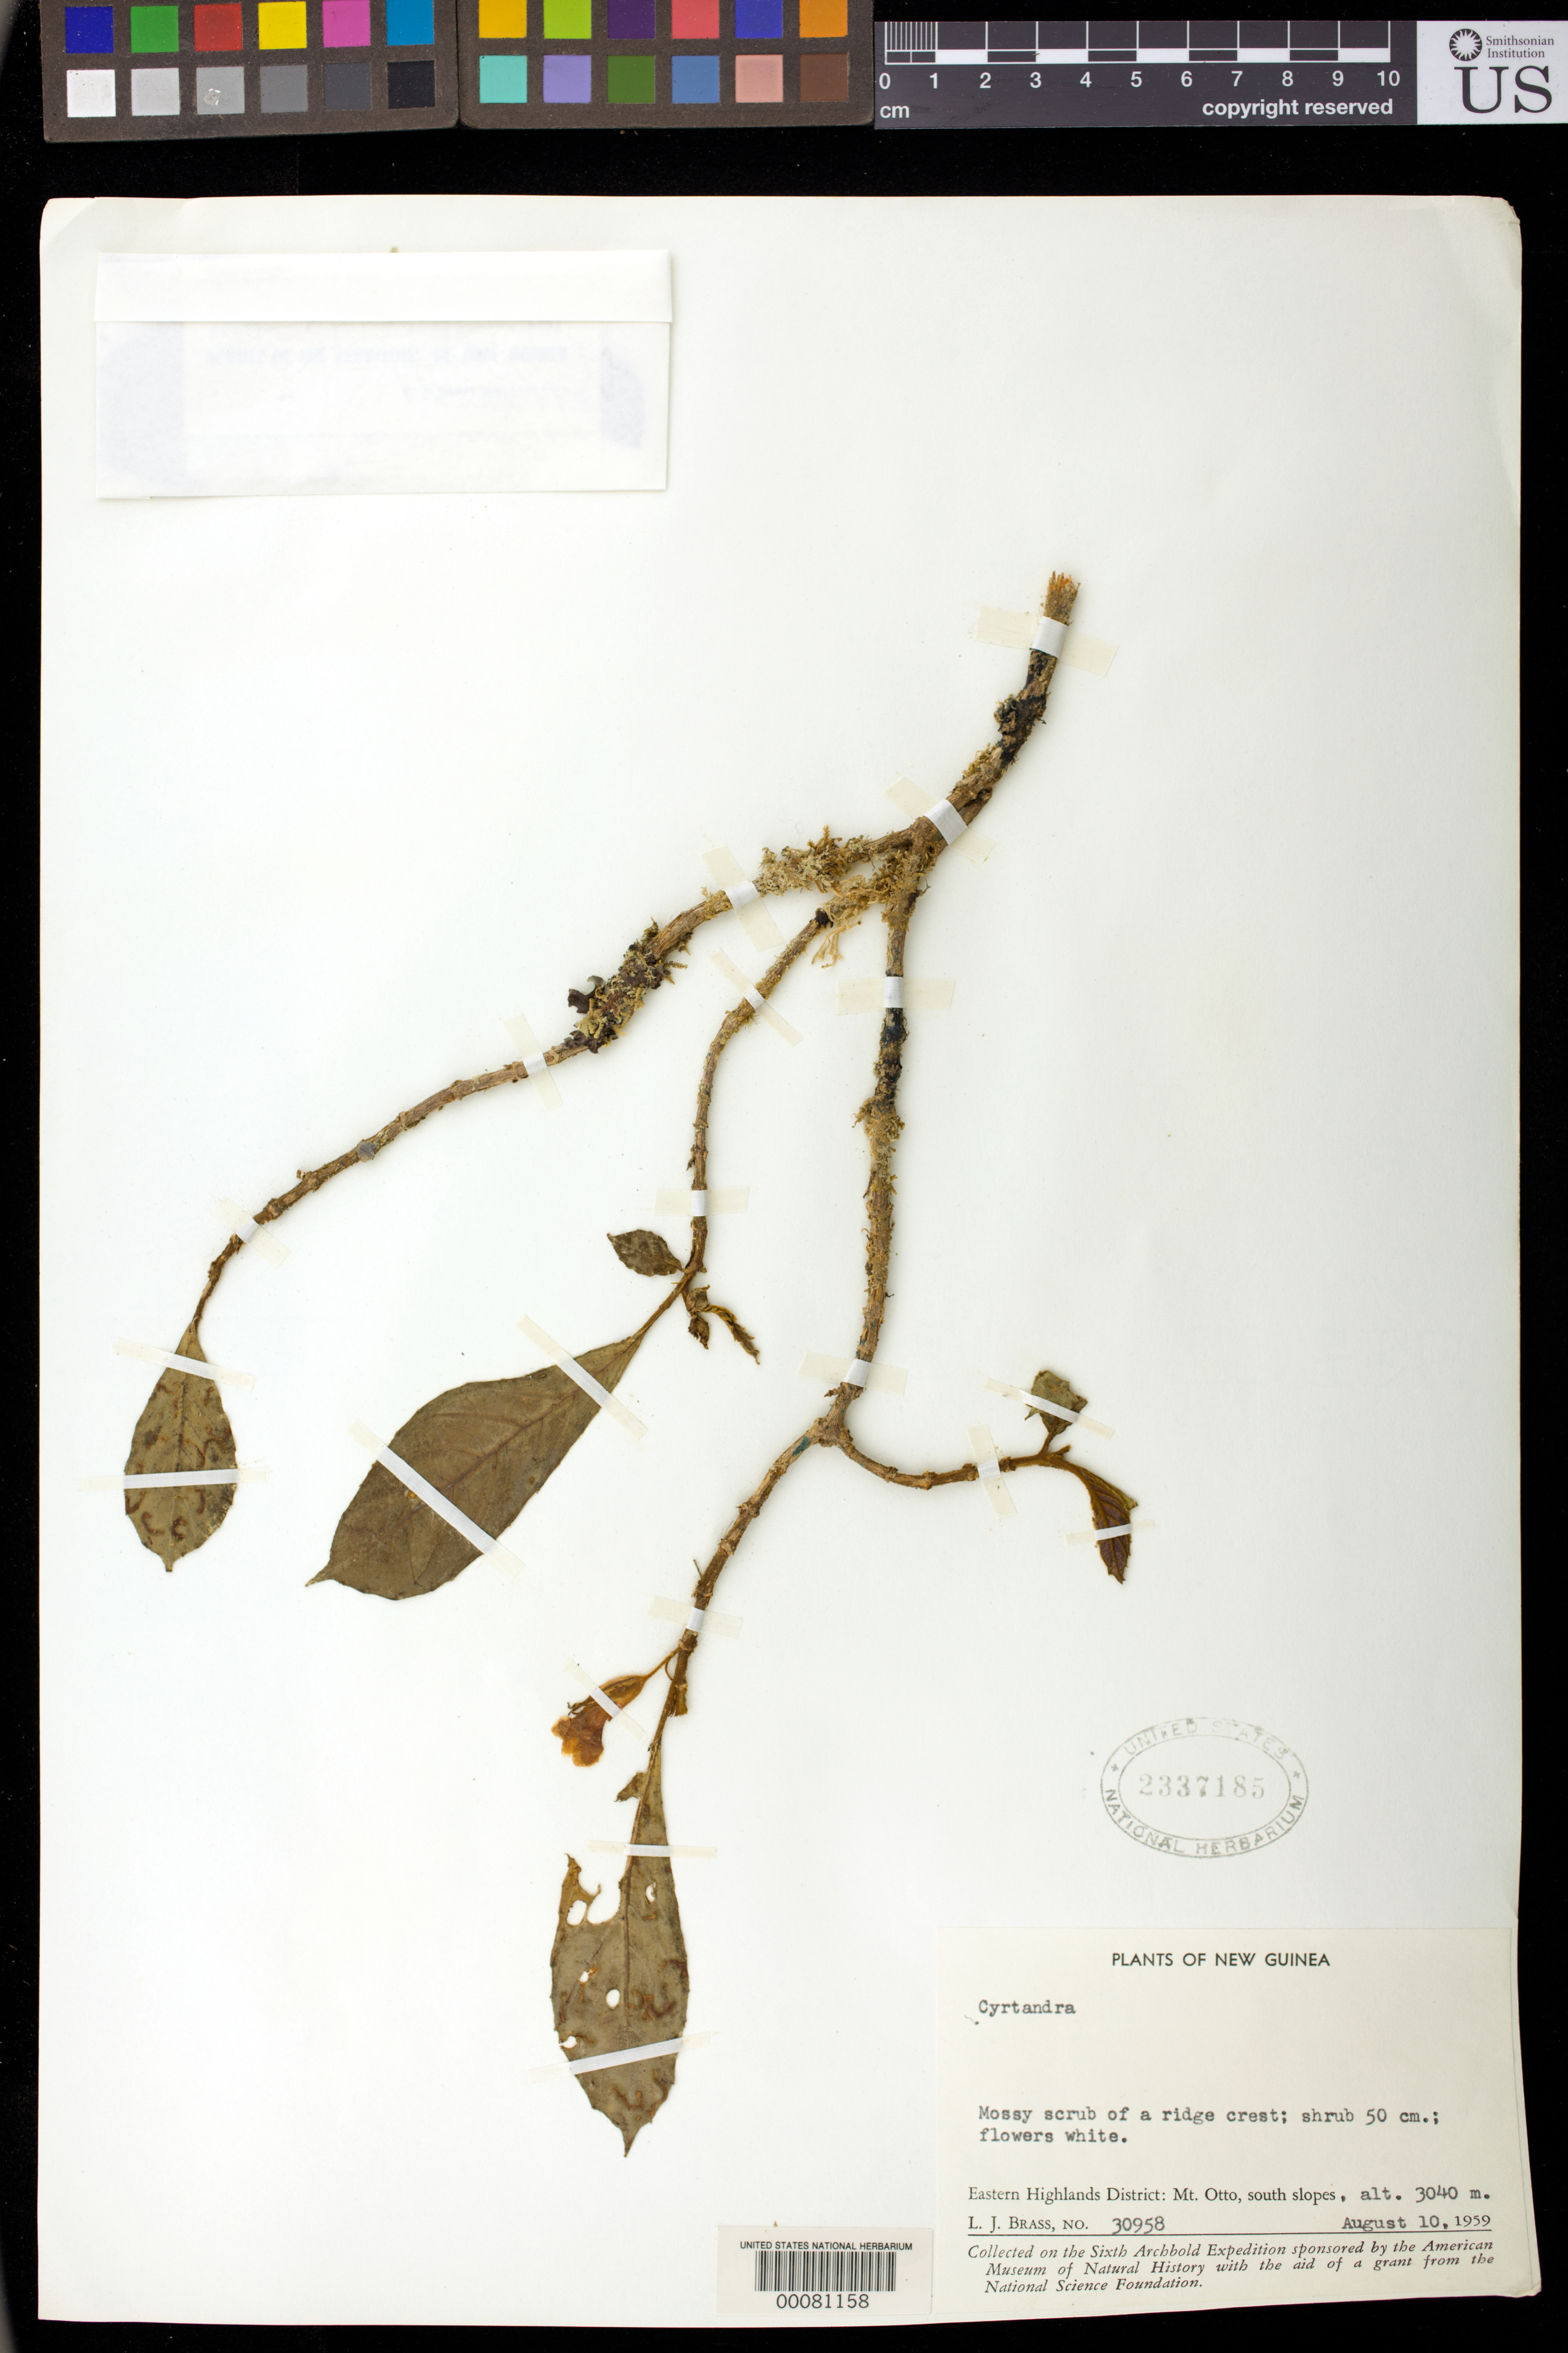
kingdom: Plantae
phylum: Tracheophyta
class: Magnoliopsida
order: Lamiales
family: Gesneriaceae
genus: Cyrtandra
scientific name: Cyrtandra sp.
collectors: L. J. Brass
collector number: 30958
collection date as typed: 10 Aug 1959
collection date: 1959-08-10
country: Papua New Guinea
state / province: Eastern Highlands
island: New Guinea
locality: Eastern highlands dist., Mt otto, south slopes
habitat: Mossy scrub of a ridge crest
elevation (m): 2300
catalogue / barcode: US 2337185